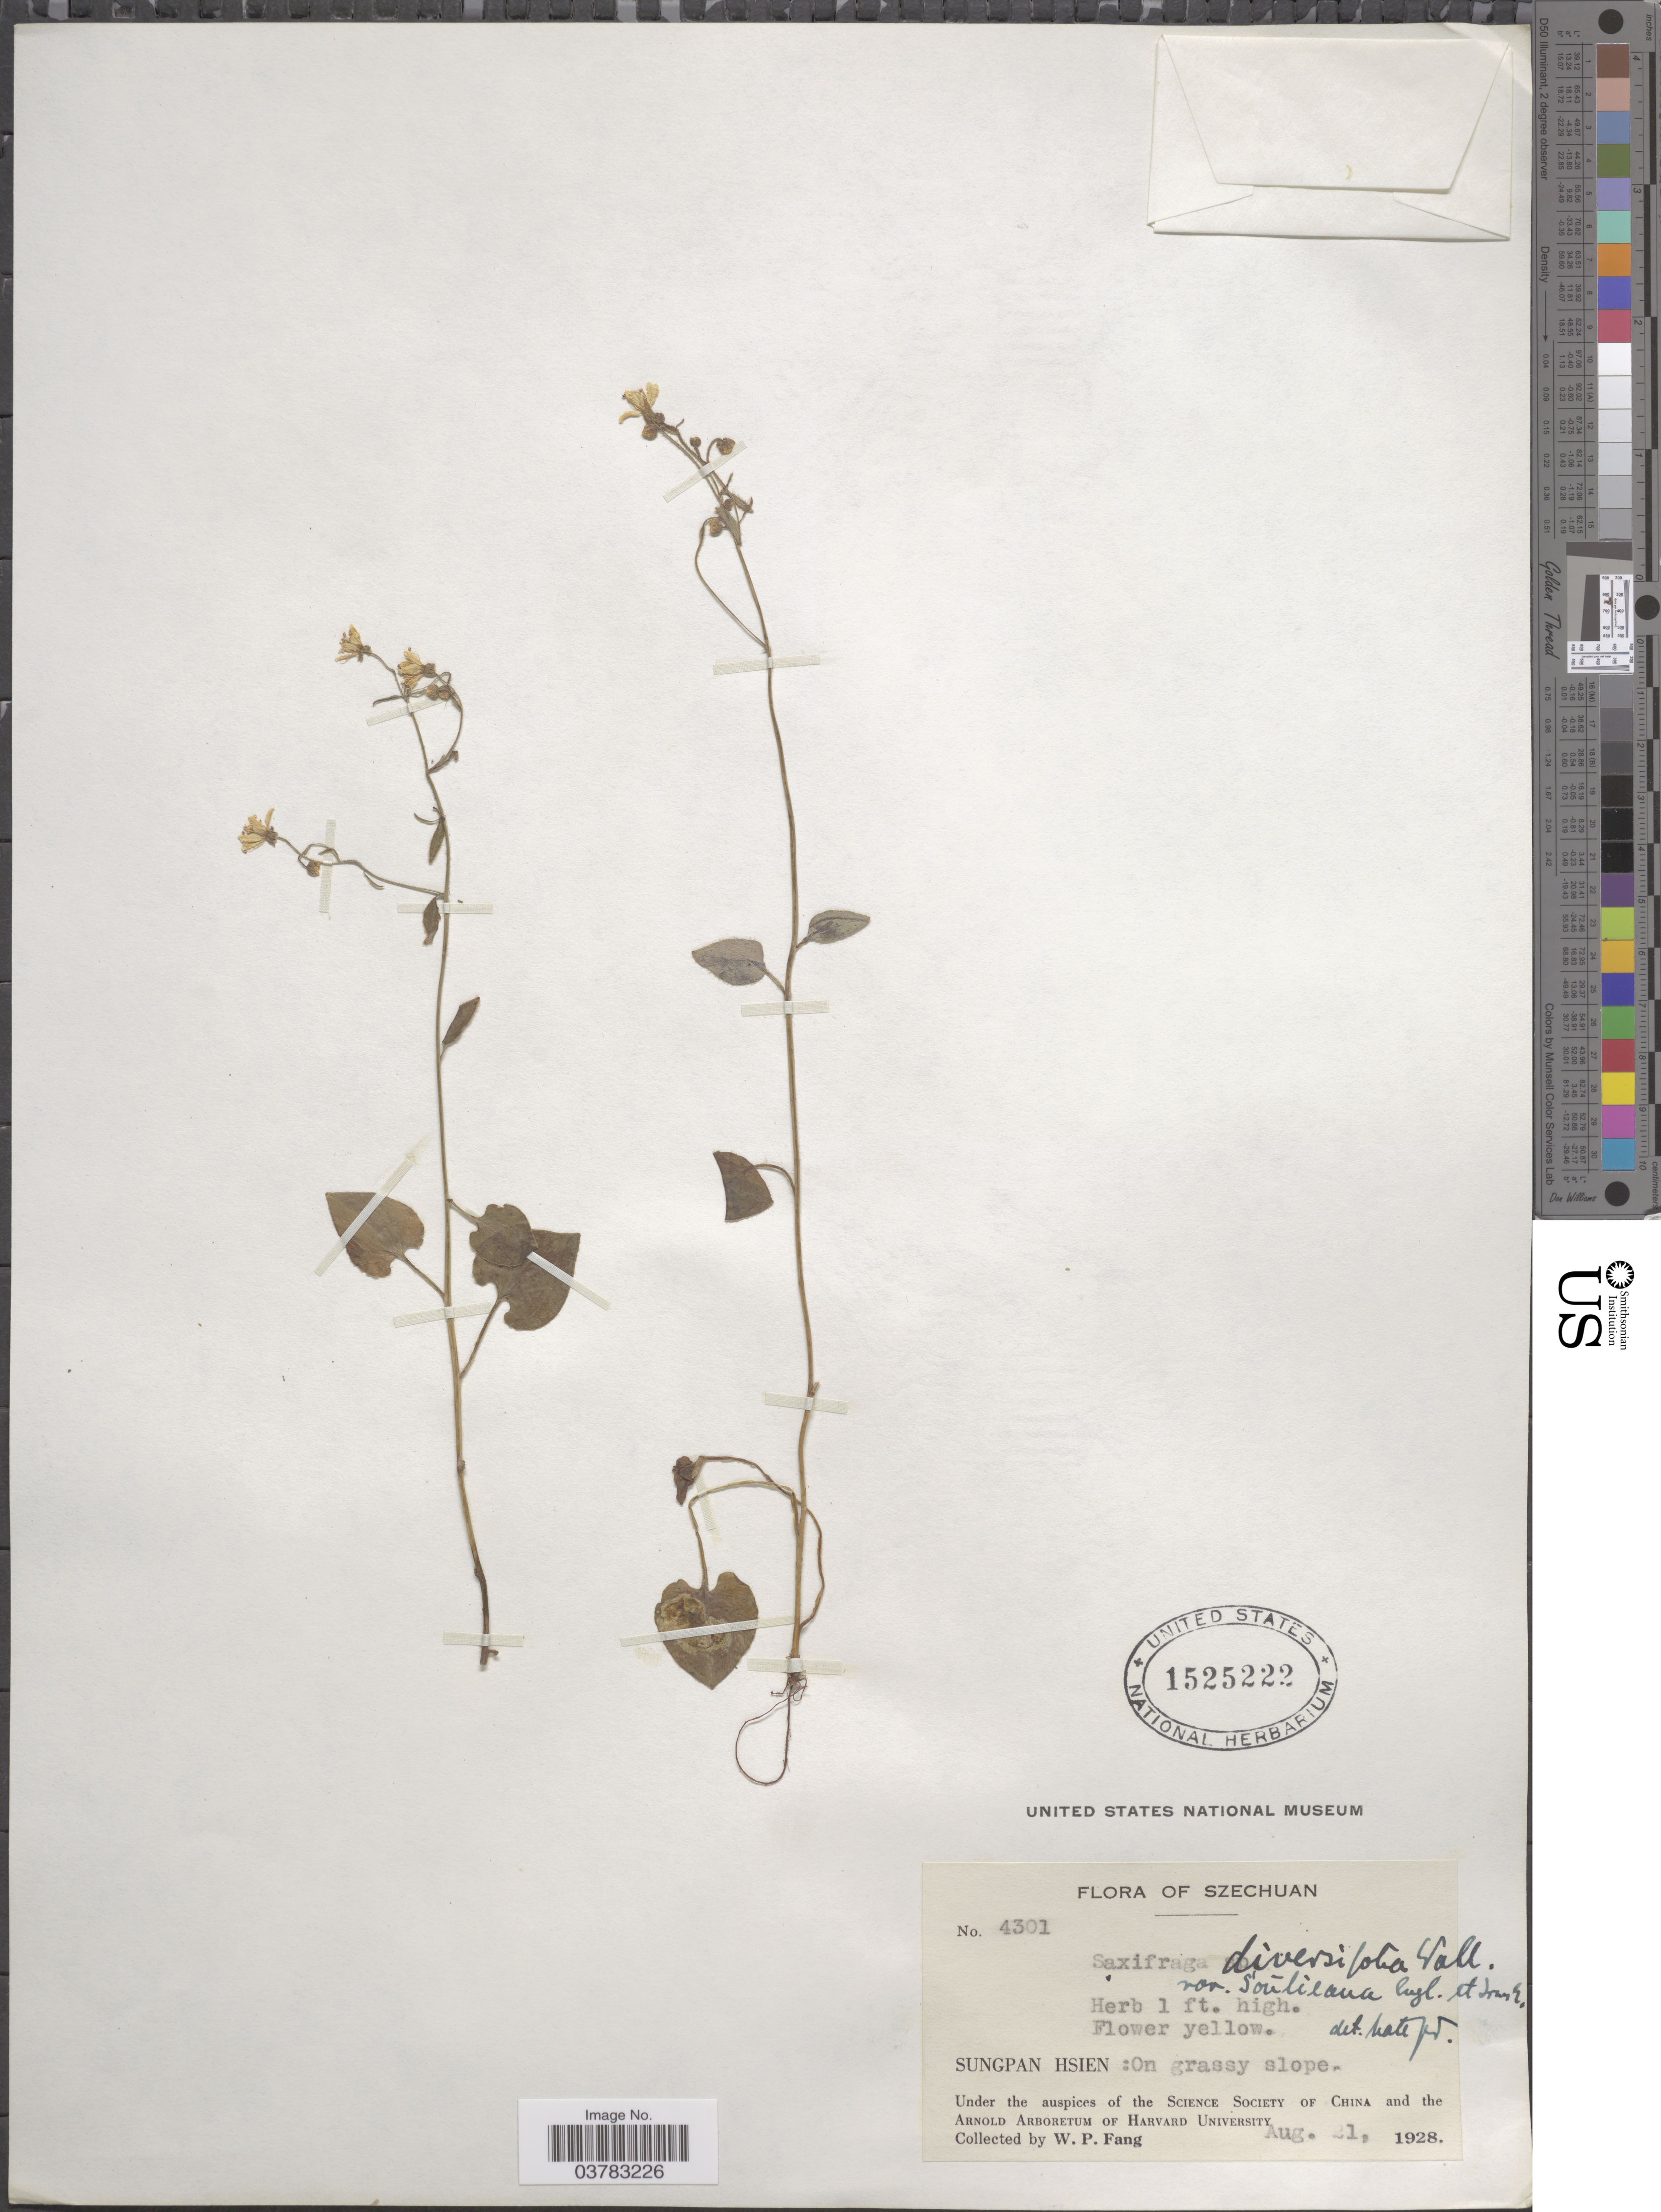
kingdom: Plantae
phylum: Tracheophyta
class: Magnoliopsida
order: Saxifragales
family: Saxifragaceae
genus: Saxifraga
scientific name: Saxifraga diversifolia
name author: Wall.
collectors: W. P. Fang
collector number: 4301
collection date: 1928-08-21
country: China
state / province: Sichuan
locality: Szechuan. Sungpan Hsien: On grassy slope.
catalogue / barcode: US 1525222